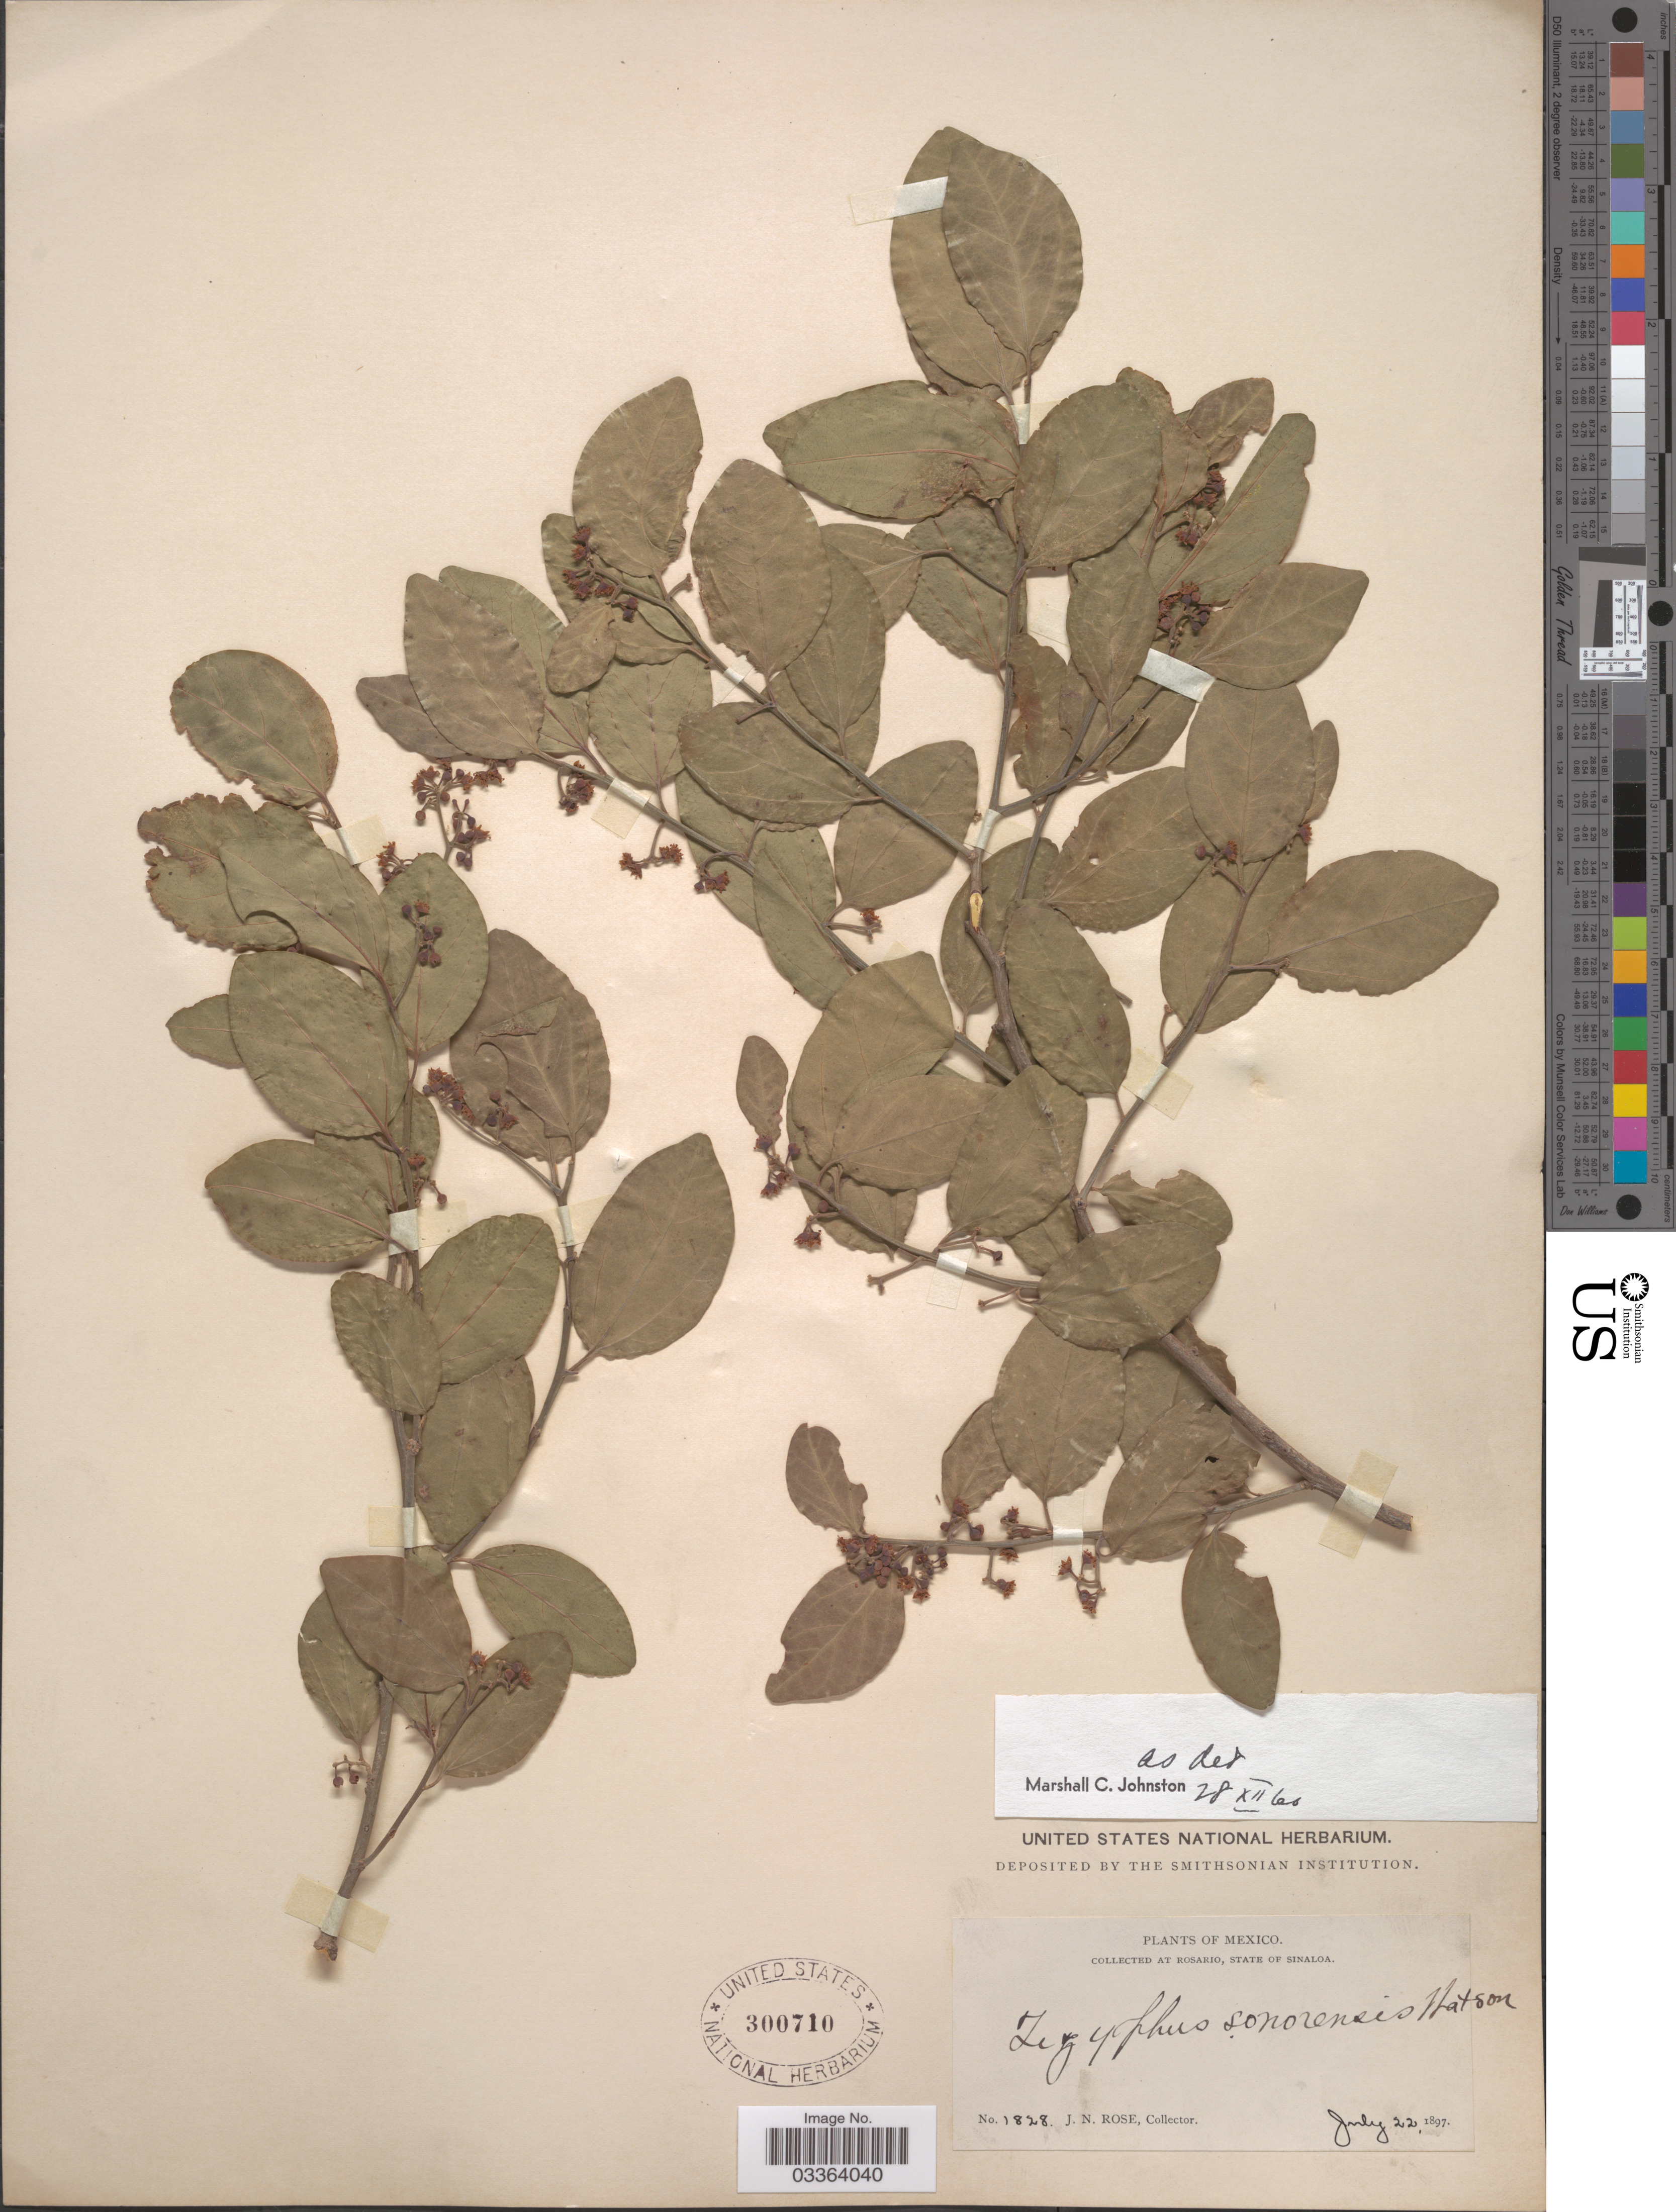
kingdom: Plantae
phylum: Tracheophyta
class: Magnoliopsida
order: Rosales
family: Rhamnaceae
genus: Sarcomphalus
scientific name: Sarcomphalus amole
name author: (Sessé & Moc.) Hauenschild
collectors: J. N. Rose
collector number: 1828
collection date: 1897-07-22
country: Mexico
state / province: Sinaloa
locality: At Rosario.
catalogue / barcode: US 300710